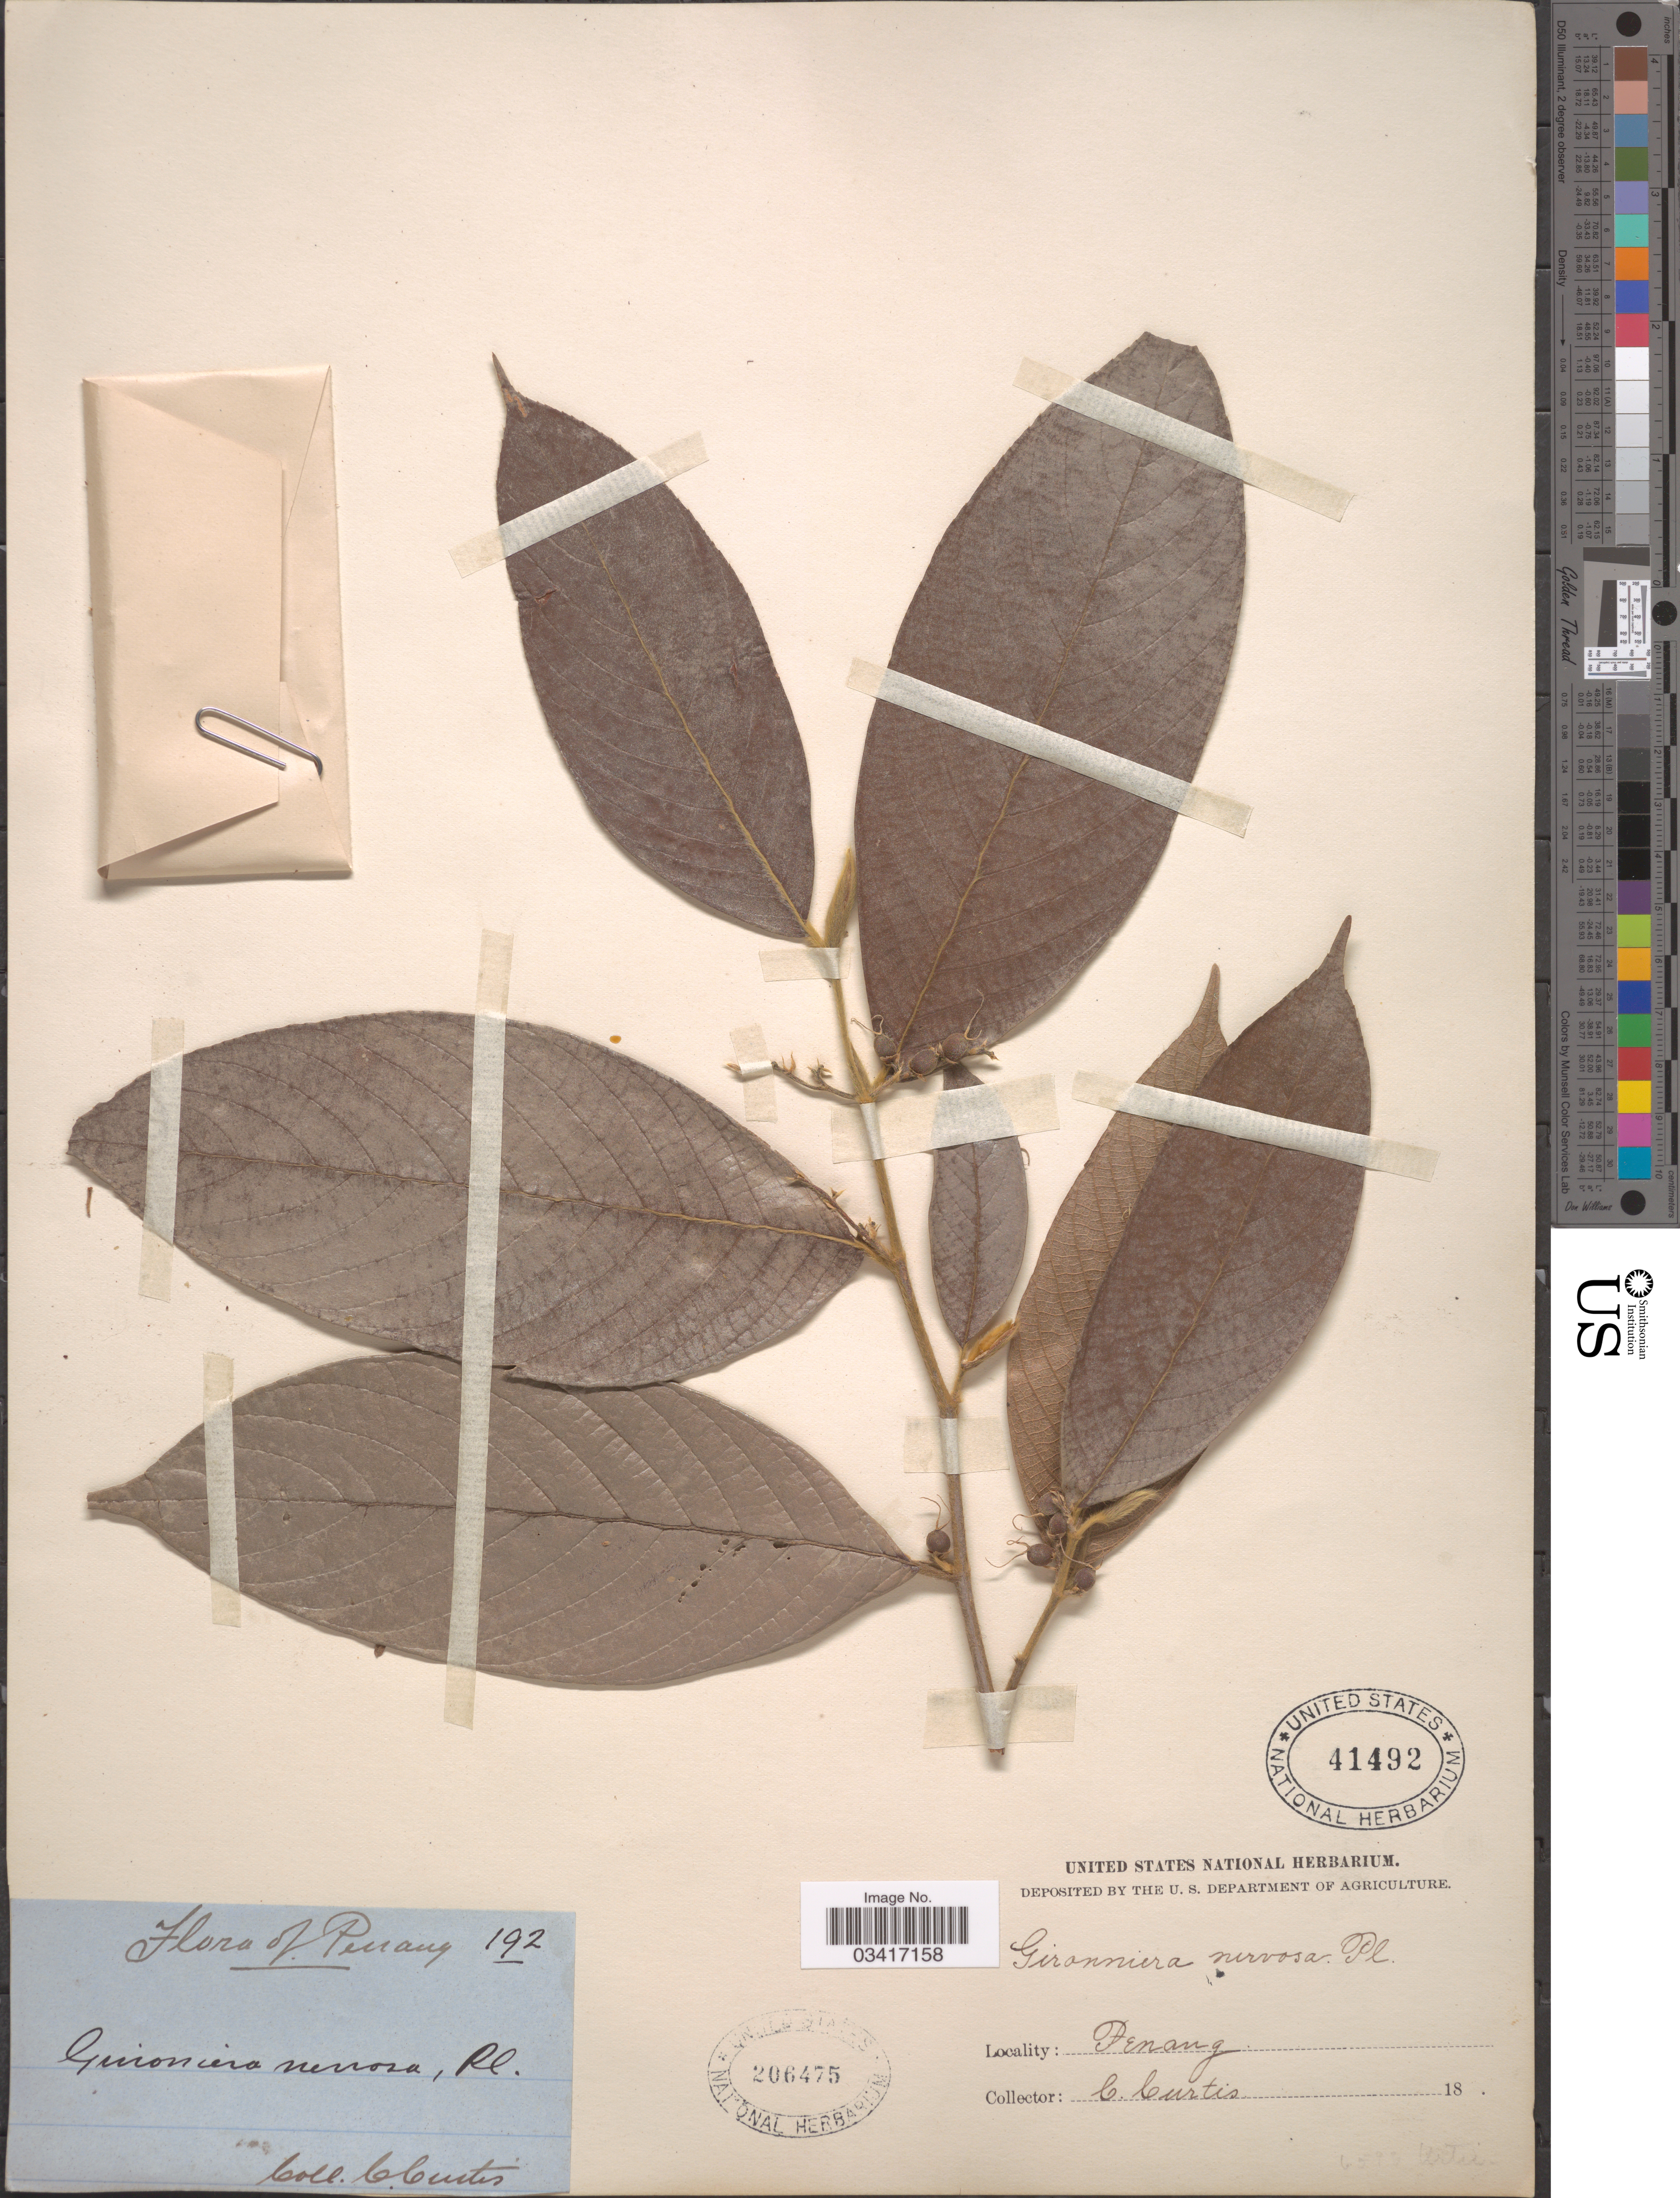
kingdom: Plantae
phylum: Tracheophyta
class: Magnoliopsida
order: Rosales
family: Cannabaceae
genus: Gironniera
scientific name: Gironniera nervosa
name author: Planch.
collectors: C. Curtis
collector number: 192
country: Malaysia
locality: Penang.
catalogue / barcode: US 206475